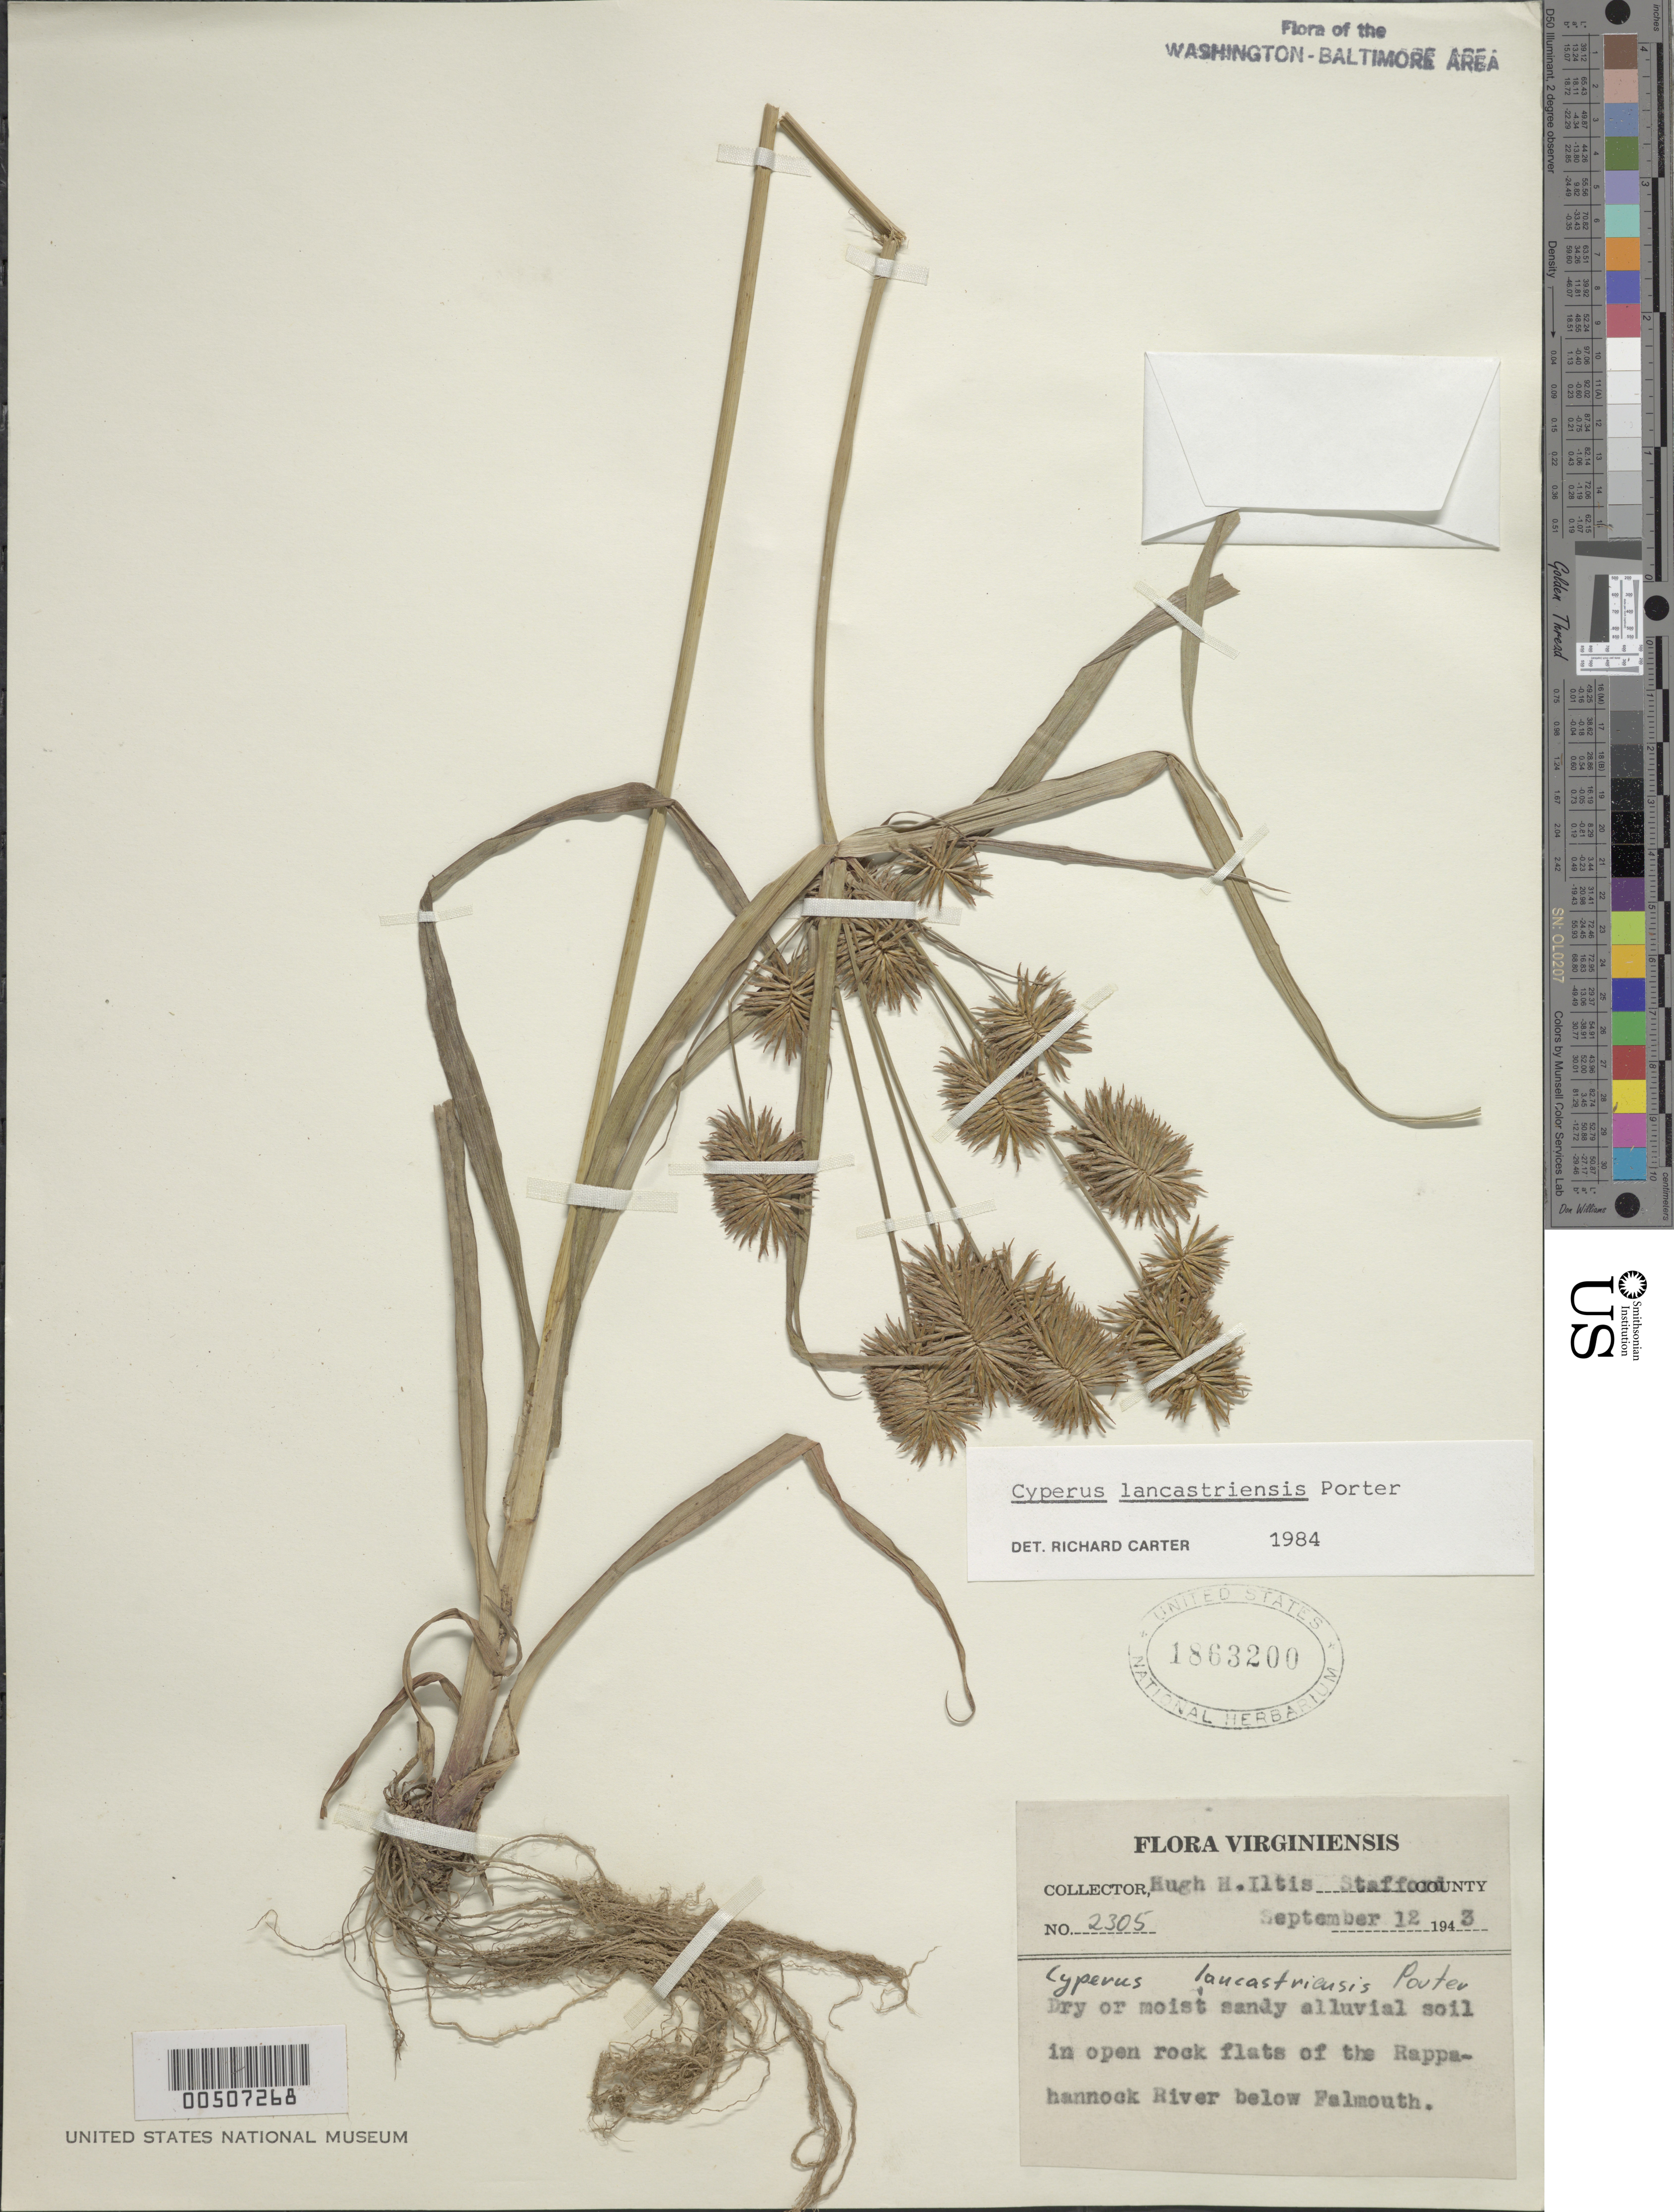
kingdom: Plantae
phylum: Tracheophyta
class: Liliopsida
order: Poales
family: Cyperaceae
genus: Cyperus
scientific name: Cyperus lancastriensis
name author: Porter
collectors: H. H. Iltis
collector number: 2305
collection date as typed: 12 Sep 1943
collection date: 1943-09-12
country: United States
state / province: Virginia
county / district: Stafford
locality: flats of the Rappahannock River below Falmouth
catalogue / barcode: US 1863200